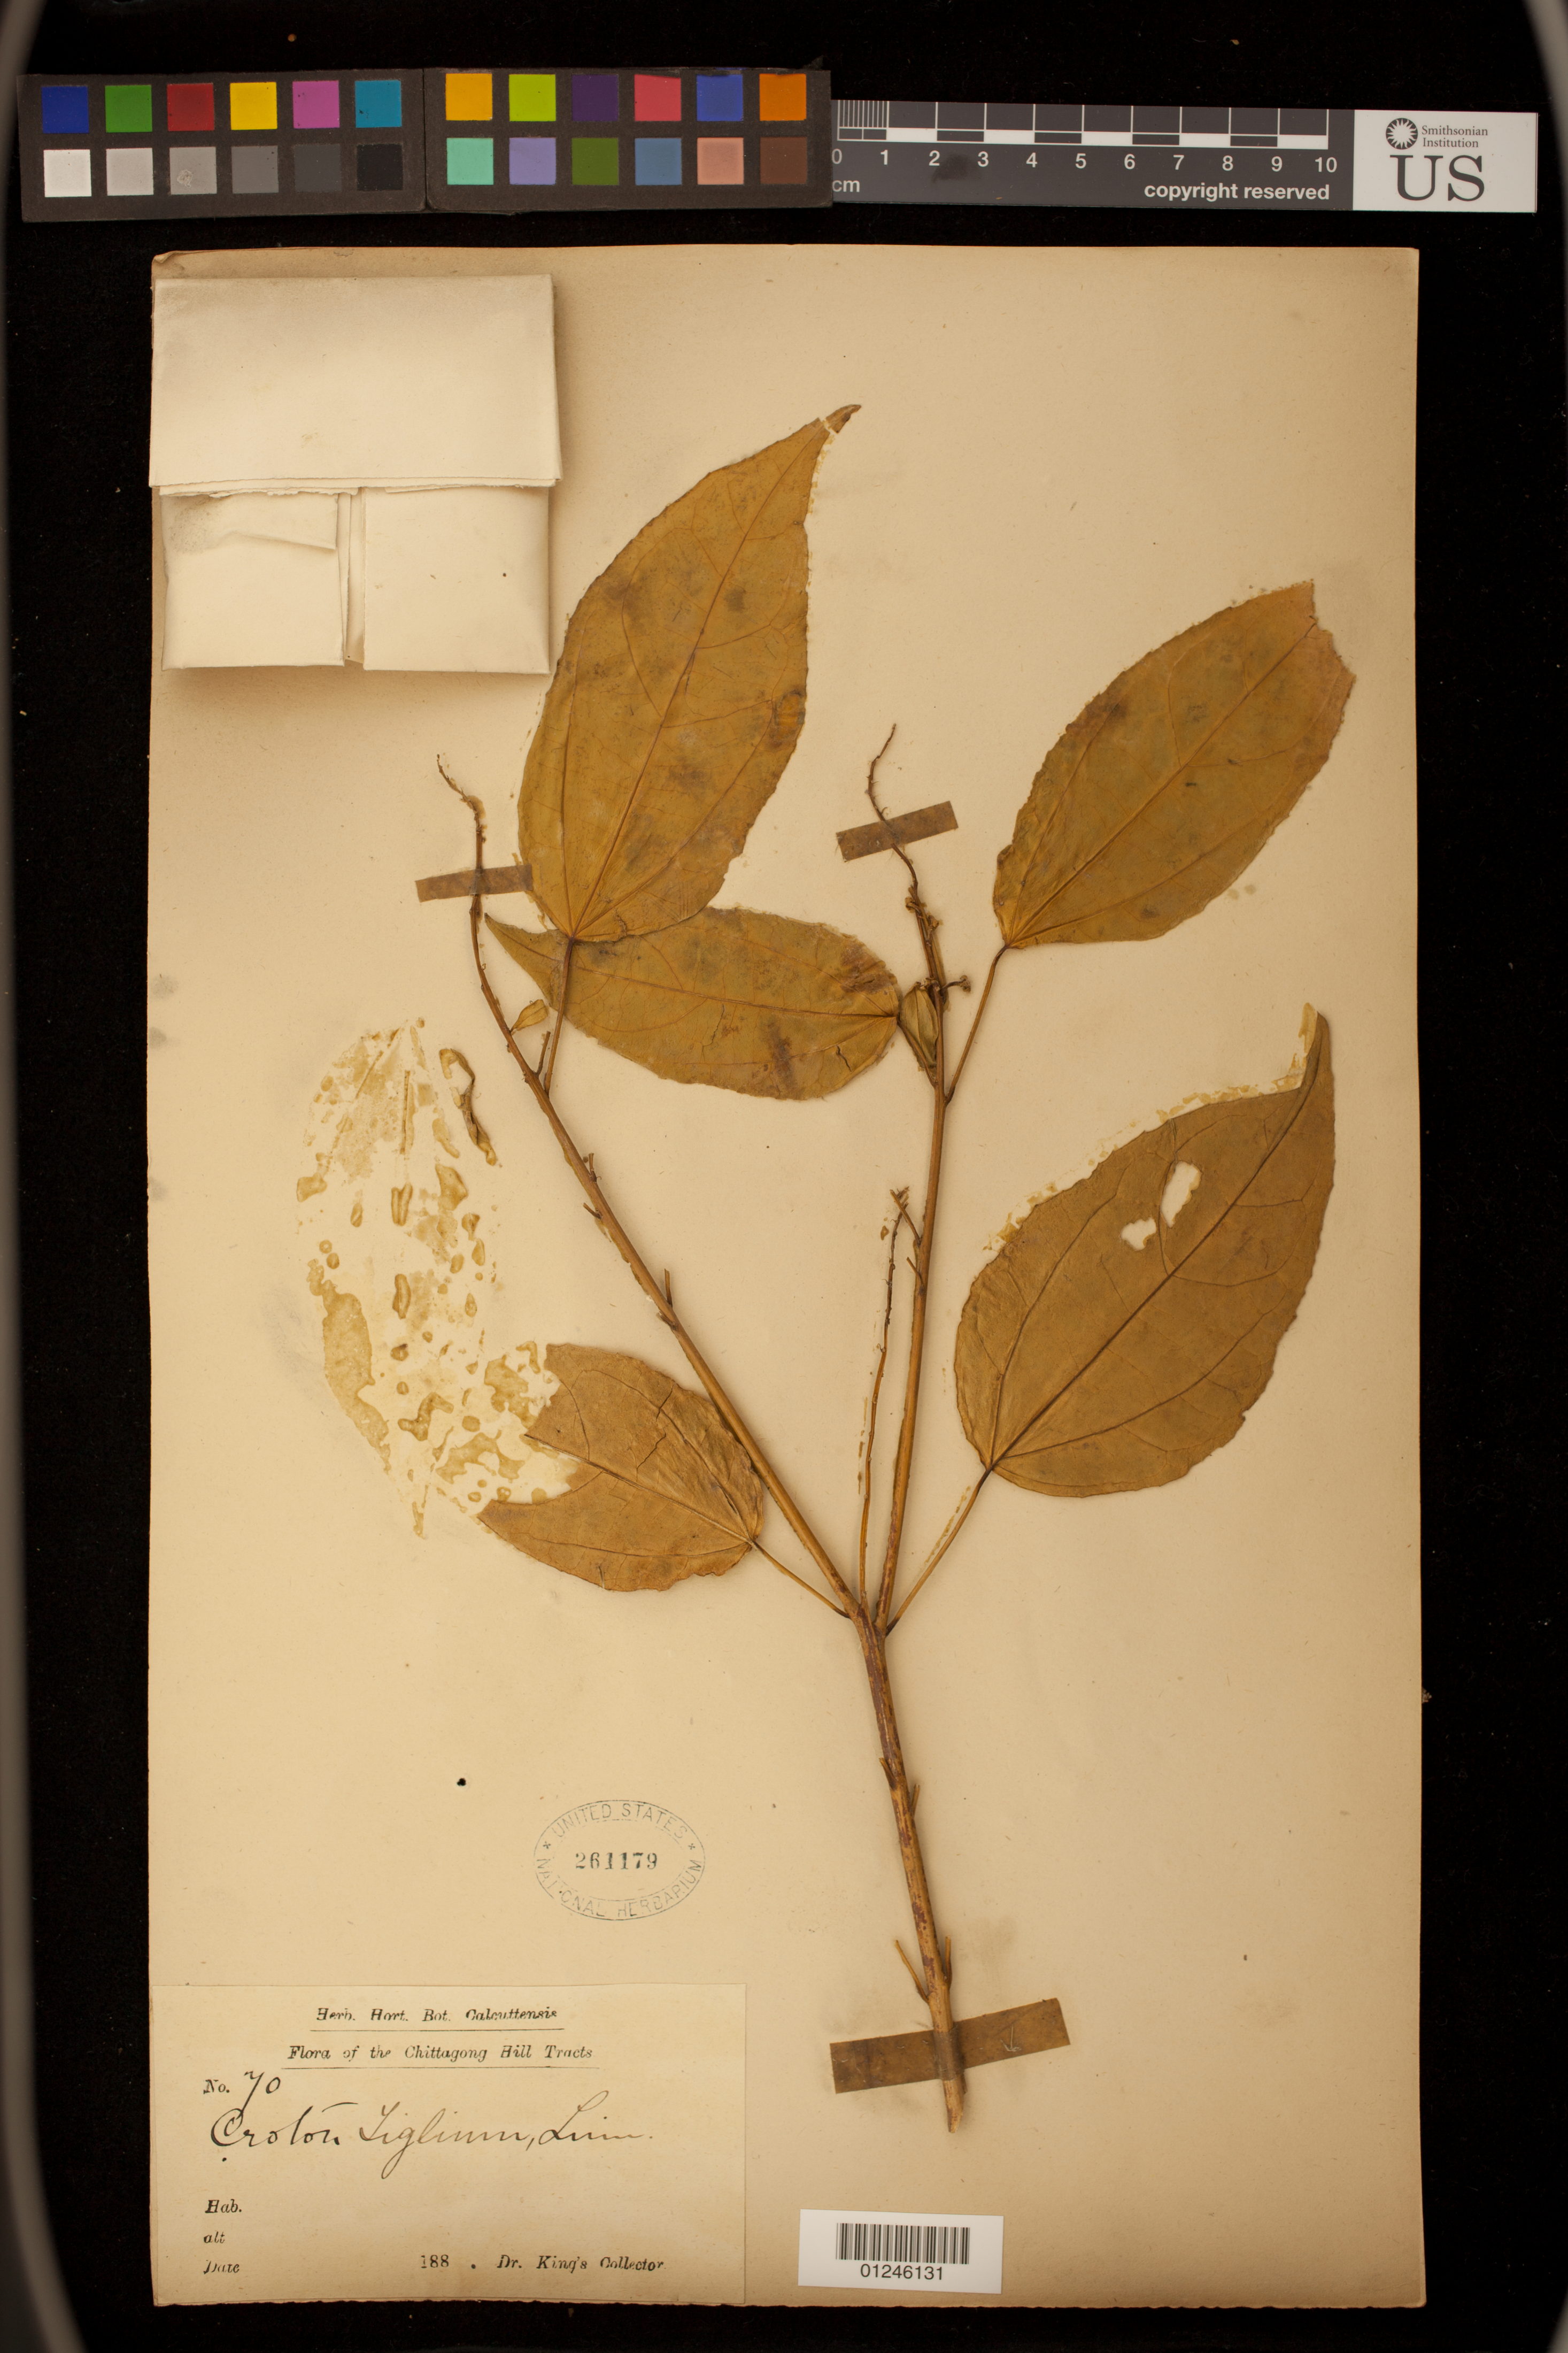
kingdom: Plantae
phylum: Tracheophyta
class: Magnoliopsida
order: Malpighiales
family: Euphorbiaceae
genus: Croton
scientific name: Croton tiglium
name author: L.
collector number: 70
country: Bangladesh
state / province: Chittagong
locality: Chittagong Hill Tracts.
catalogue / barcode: US 261179